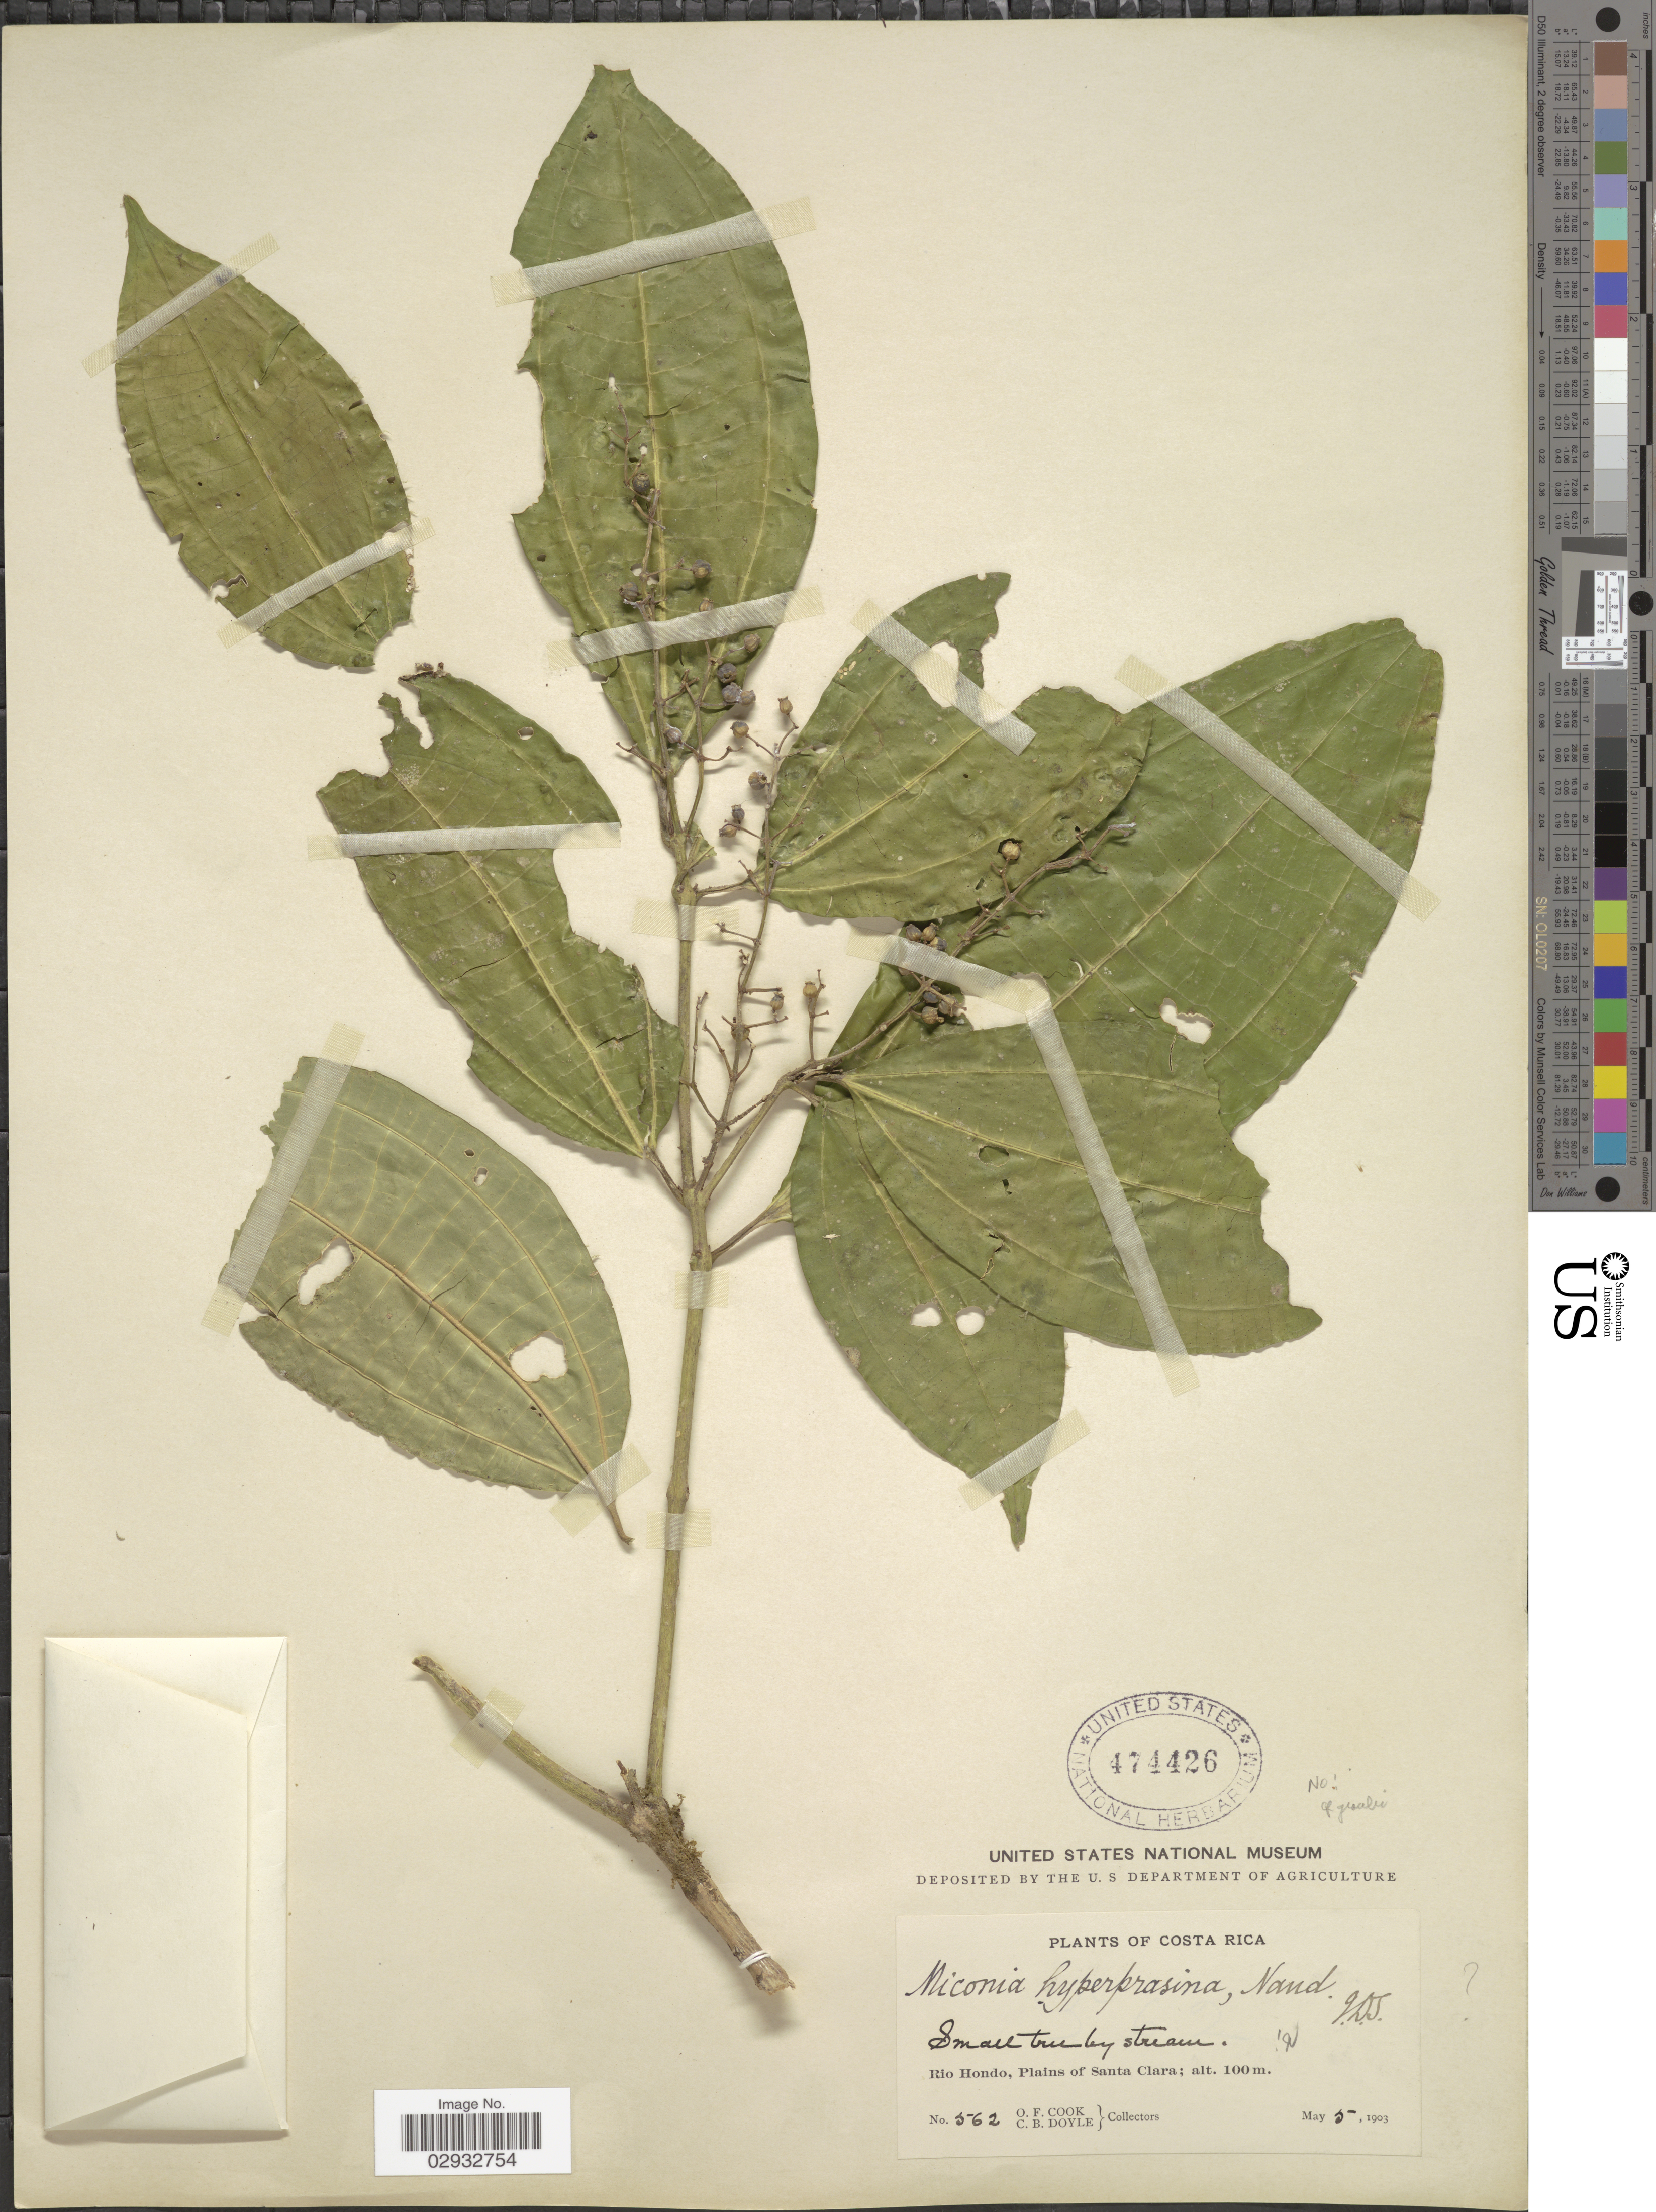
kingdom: Plantae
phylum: Tracheophyta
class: Magnoliopsida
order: Myrtales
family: Melastomataceae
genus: Miconia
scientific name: Miconia gracilis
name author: Triana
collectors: O. F. Cook & C. Doyle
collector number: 562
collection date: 1903-05-05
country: Costa Rica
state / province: Limón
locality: Rio Hondo, Plains of Santa Clara.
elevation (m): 100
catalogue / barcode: US 474426